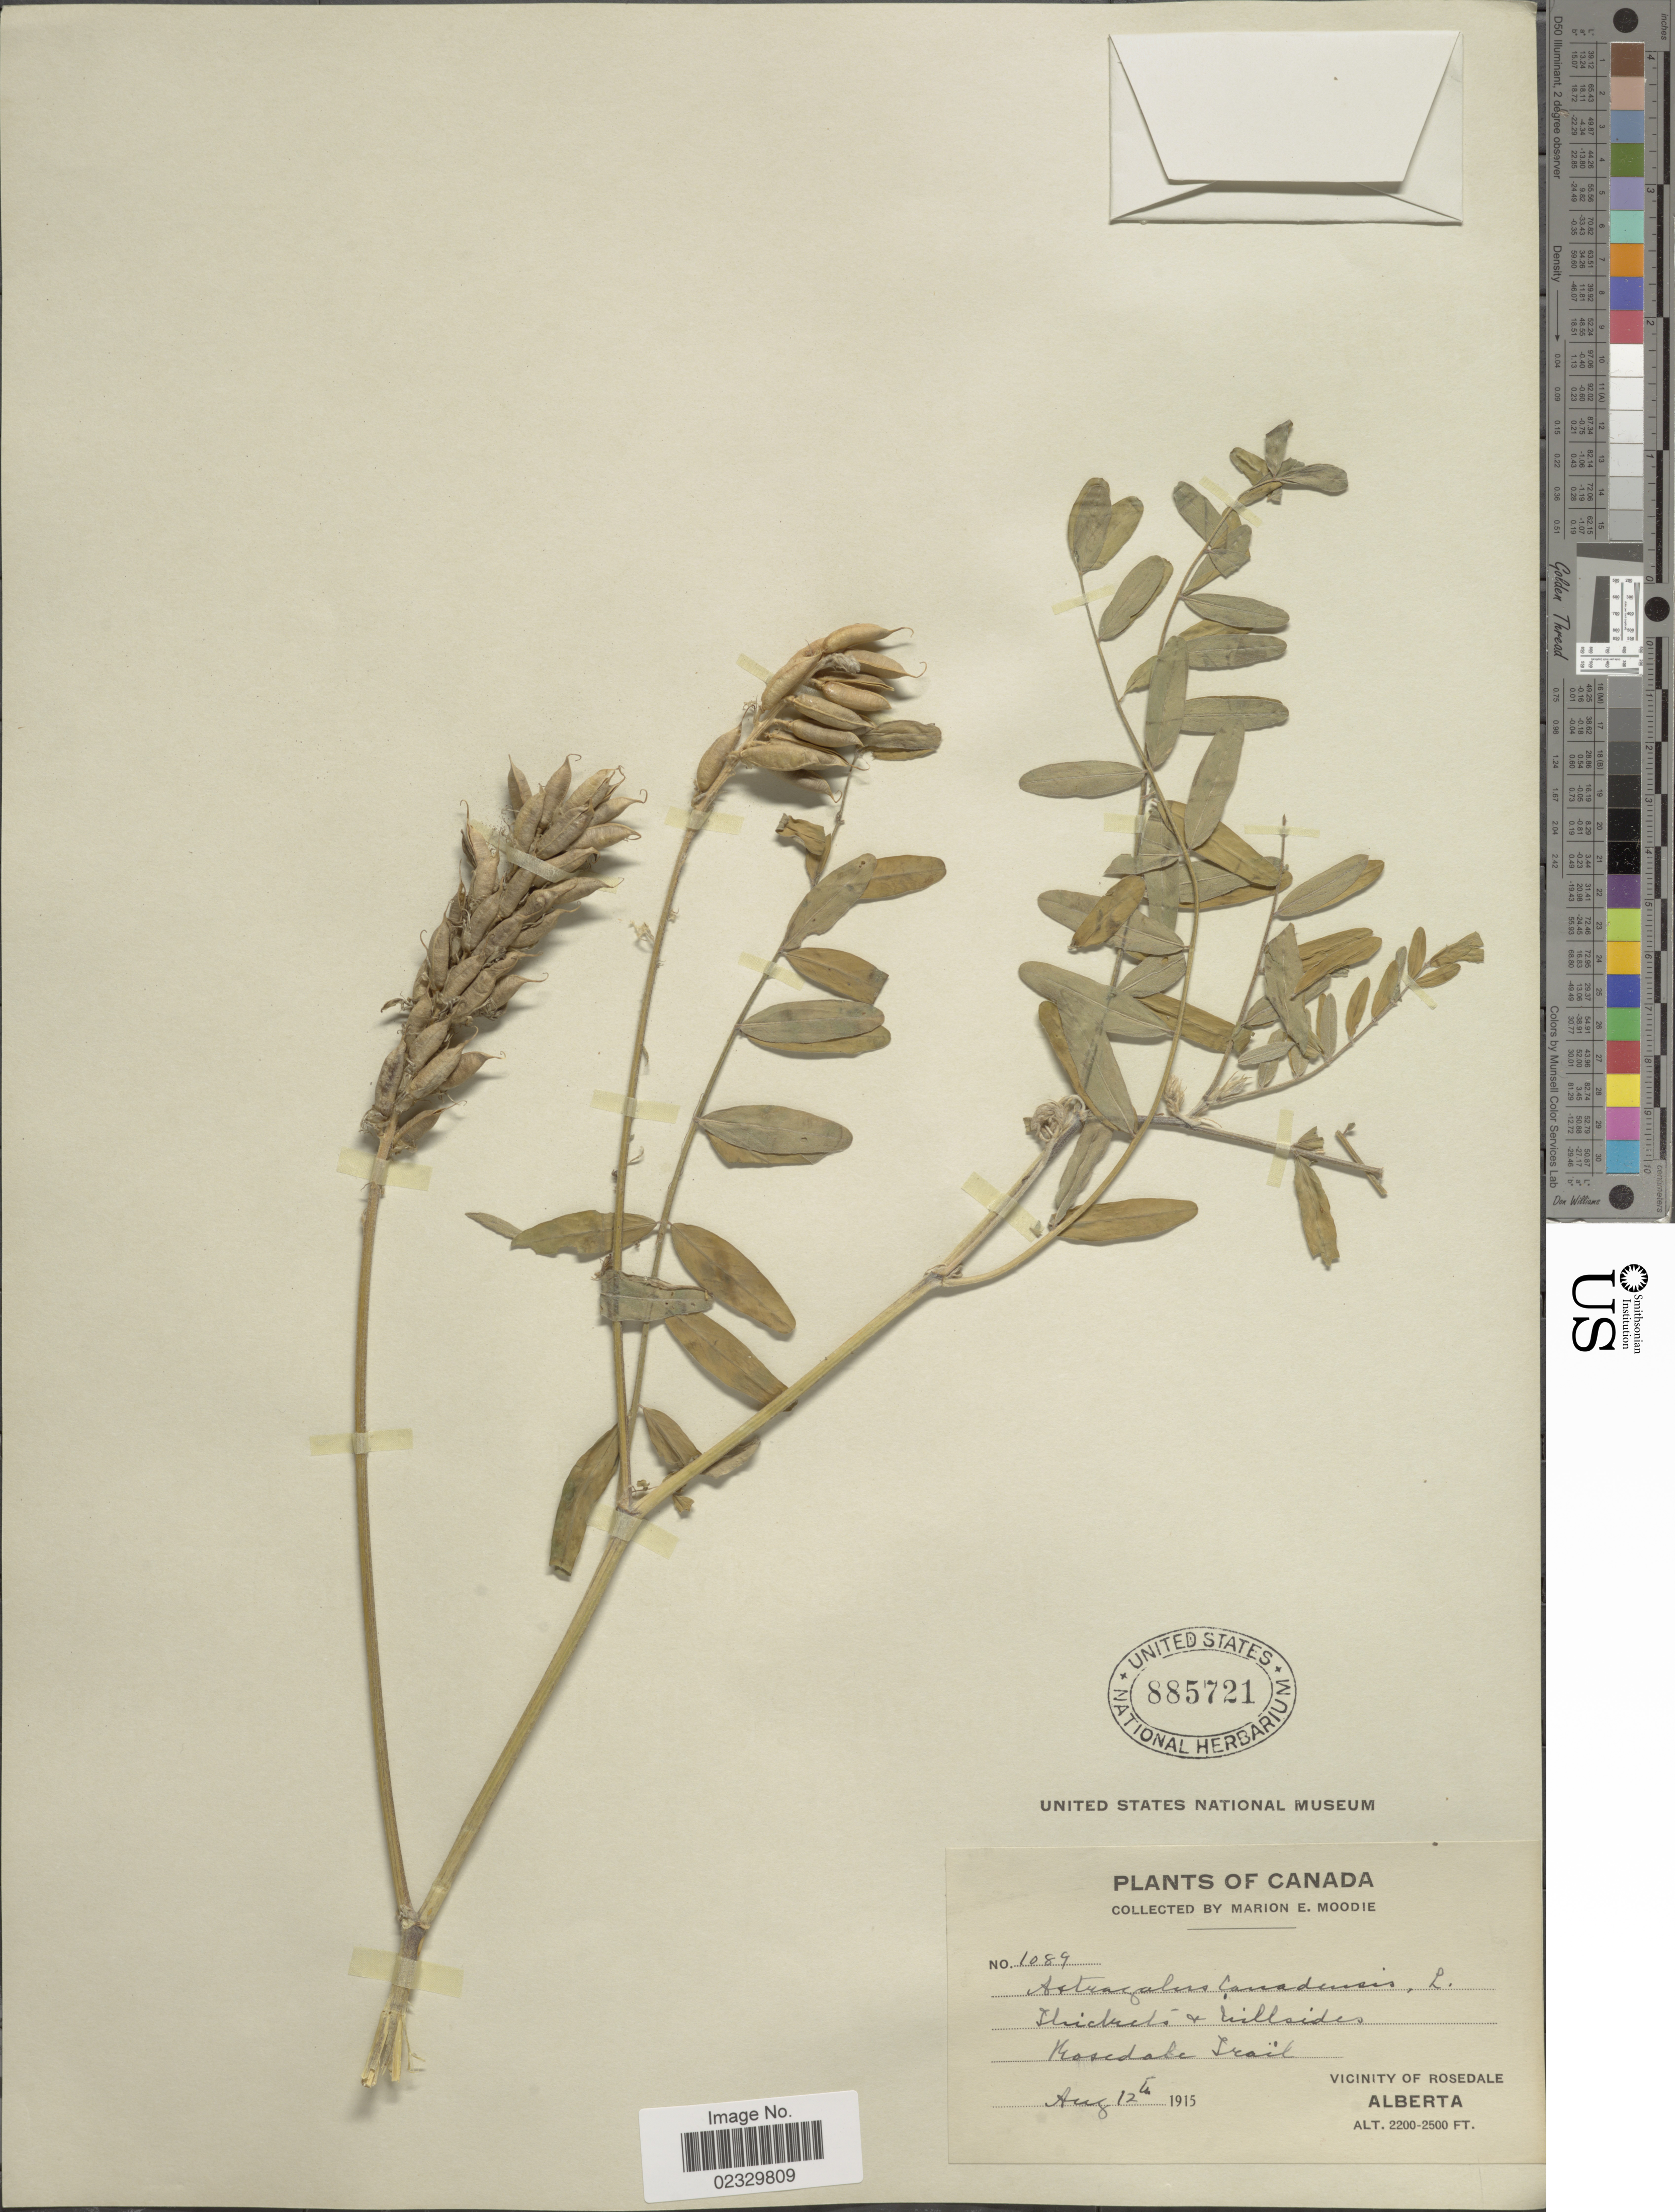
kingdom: Plantae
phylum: Tracheophyta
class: Magnoliopsida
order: Fabales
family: Fabaceae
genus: Astragalus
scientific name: Astragalus canadensis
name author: L.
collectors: M. E. Moodie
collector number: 1089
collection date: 1915-08-12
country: Canada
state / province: Alberta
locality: Rosedale Trail, Vicinity of Rosedale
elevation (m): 671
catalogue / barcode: US 885721